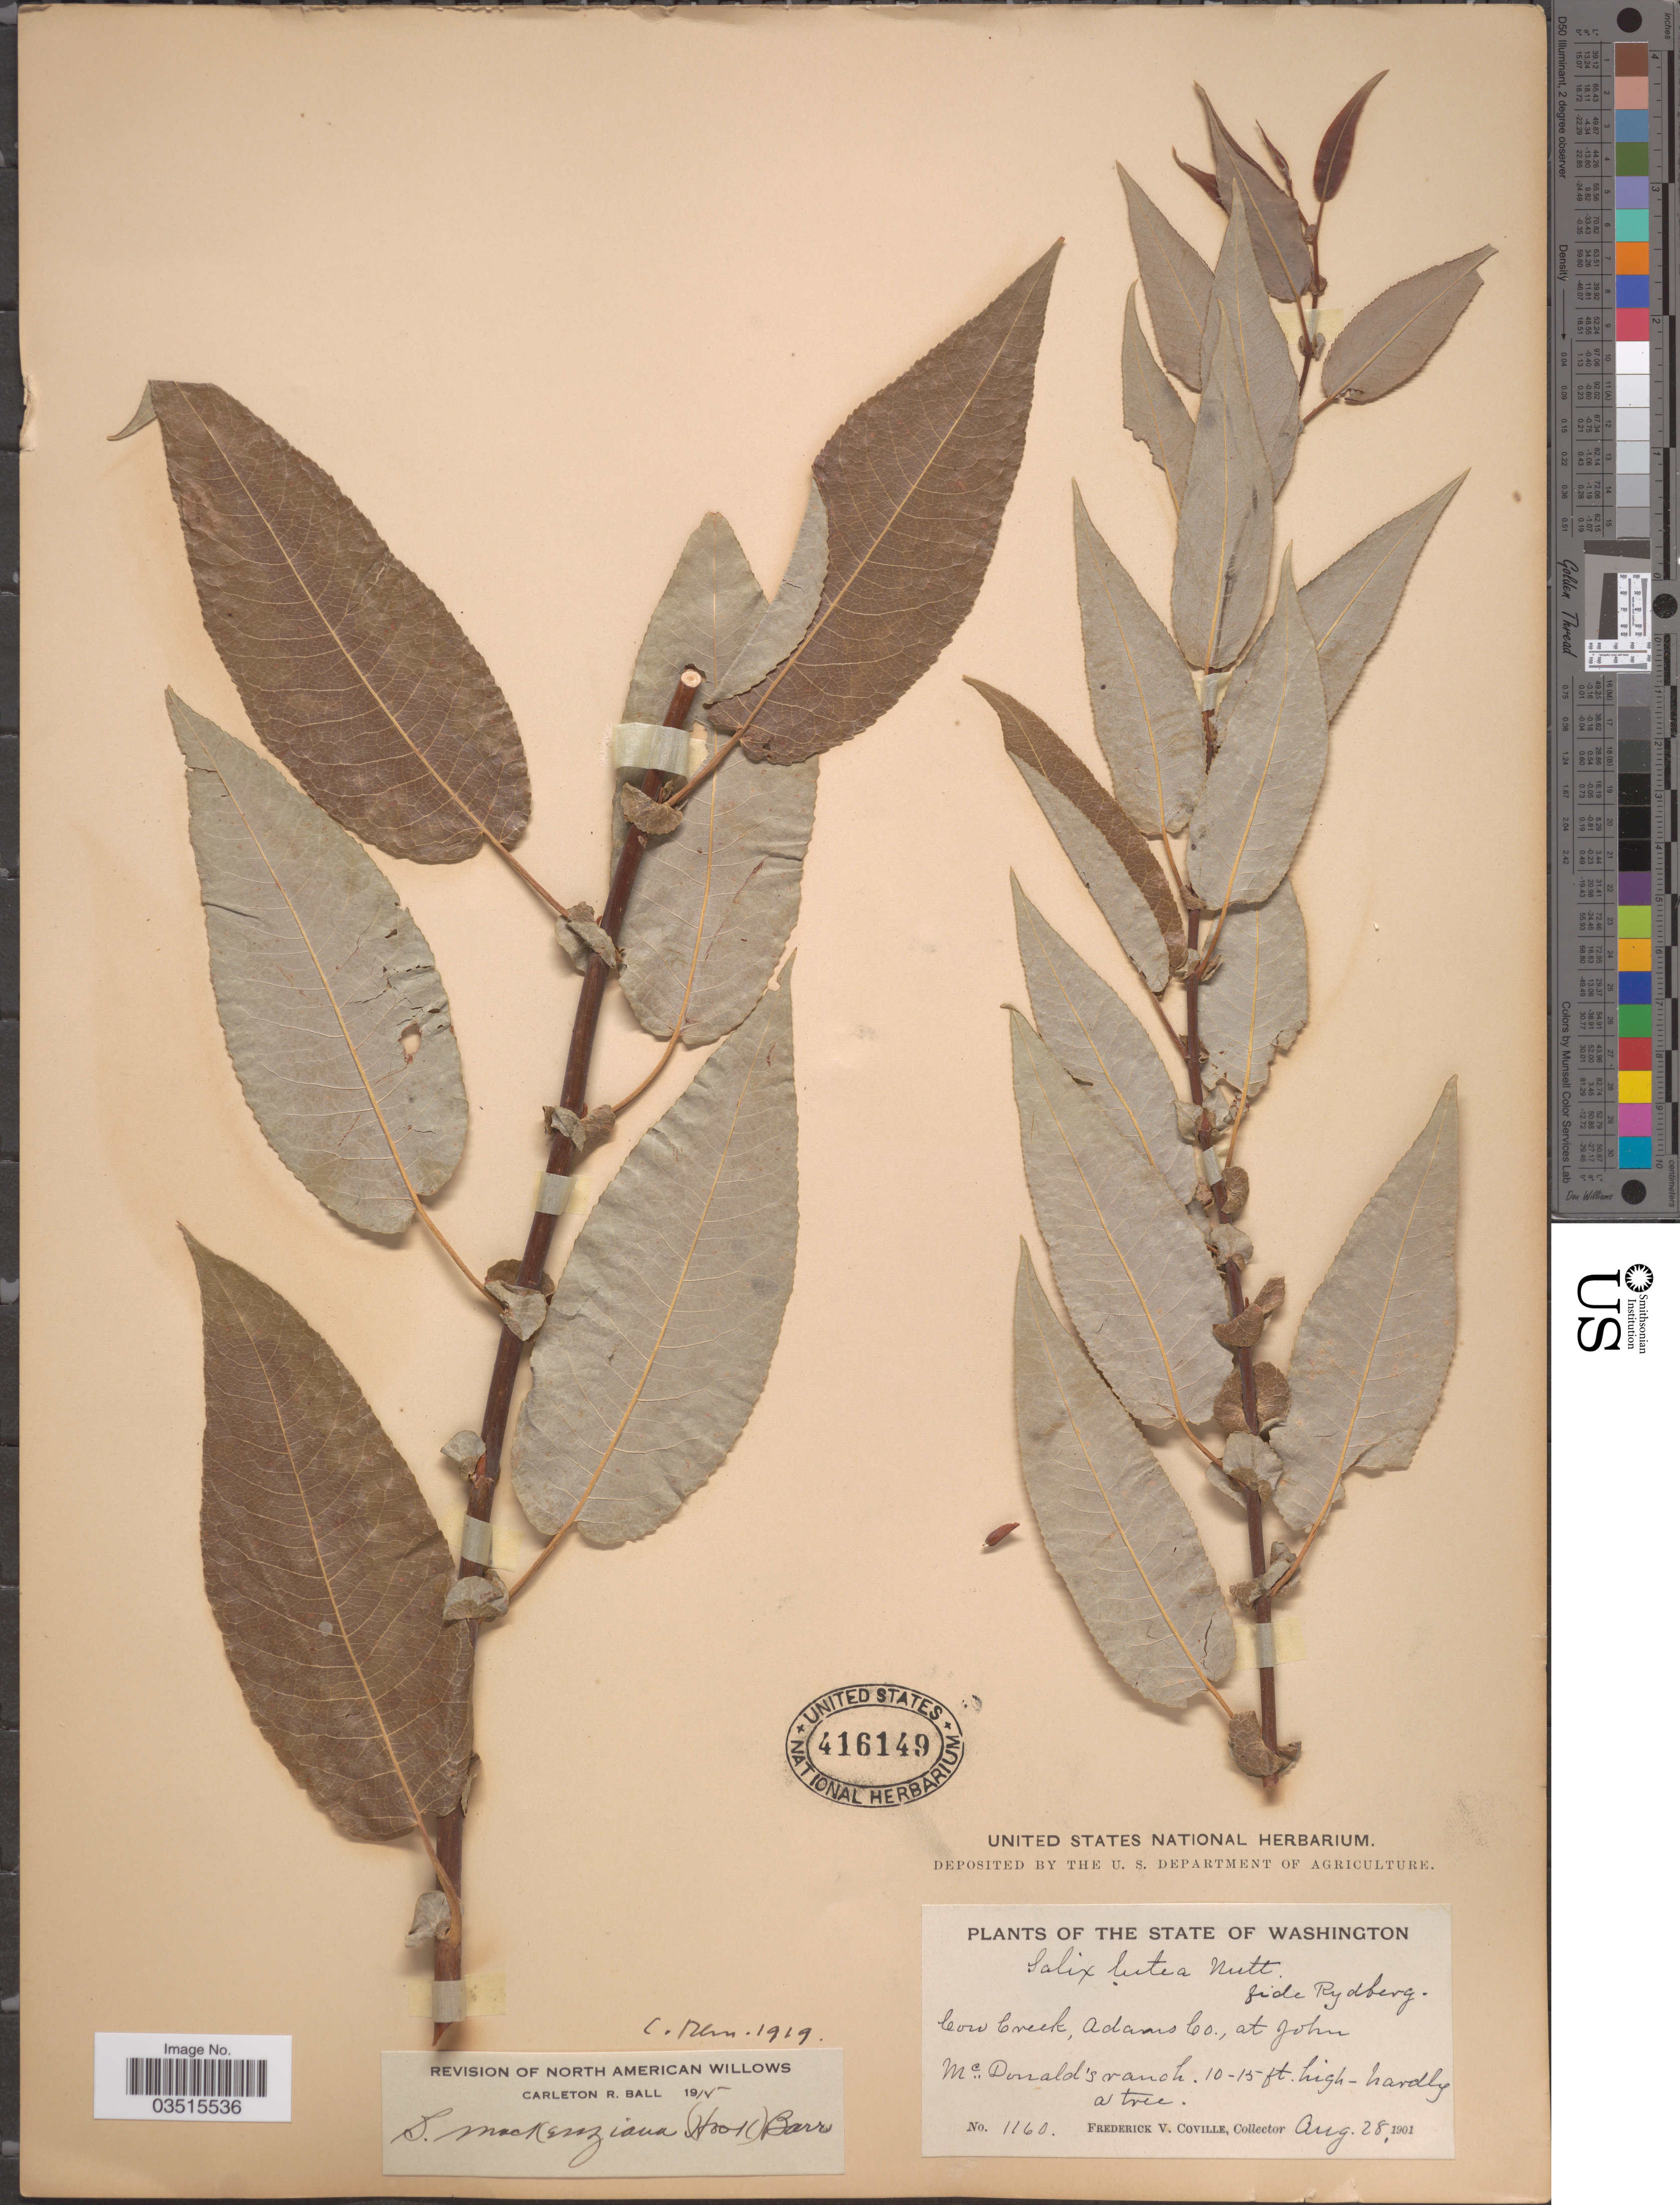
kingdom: Plantae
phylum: Tracheophyta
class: Magnoliopsida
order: Malpighiales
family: Salicaceae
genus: Salix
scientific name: Salix mackenziana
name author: (Hook.) Barratt ex Hook.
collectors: F. V. Coville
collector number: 1160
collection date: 1901-08-28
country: United States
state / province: Washington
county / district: Adams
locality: Cow Creek, Adams Co., at John McDonald's ranch.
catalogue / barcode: US 416149